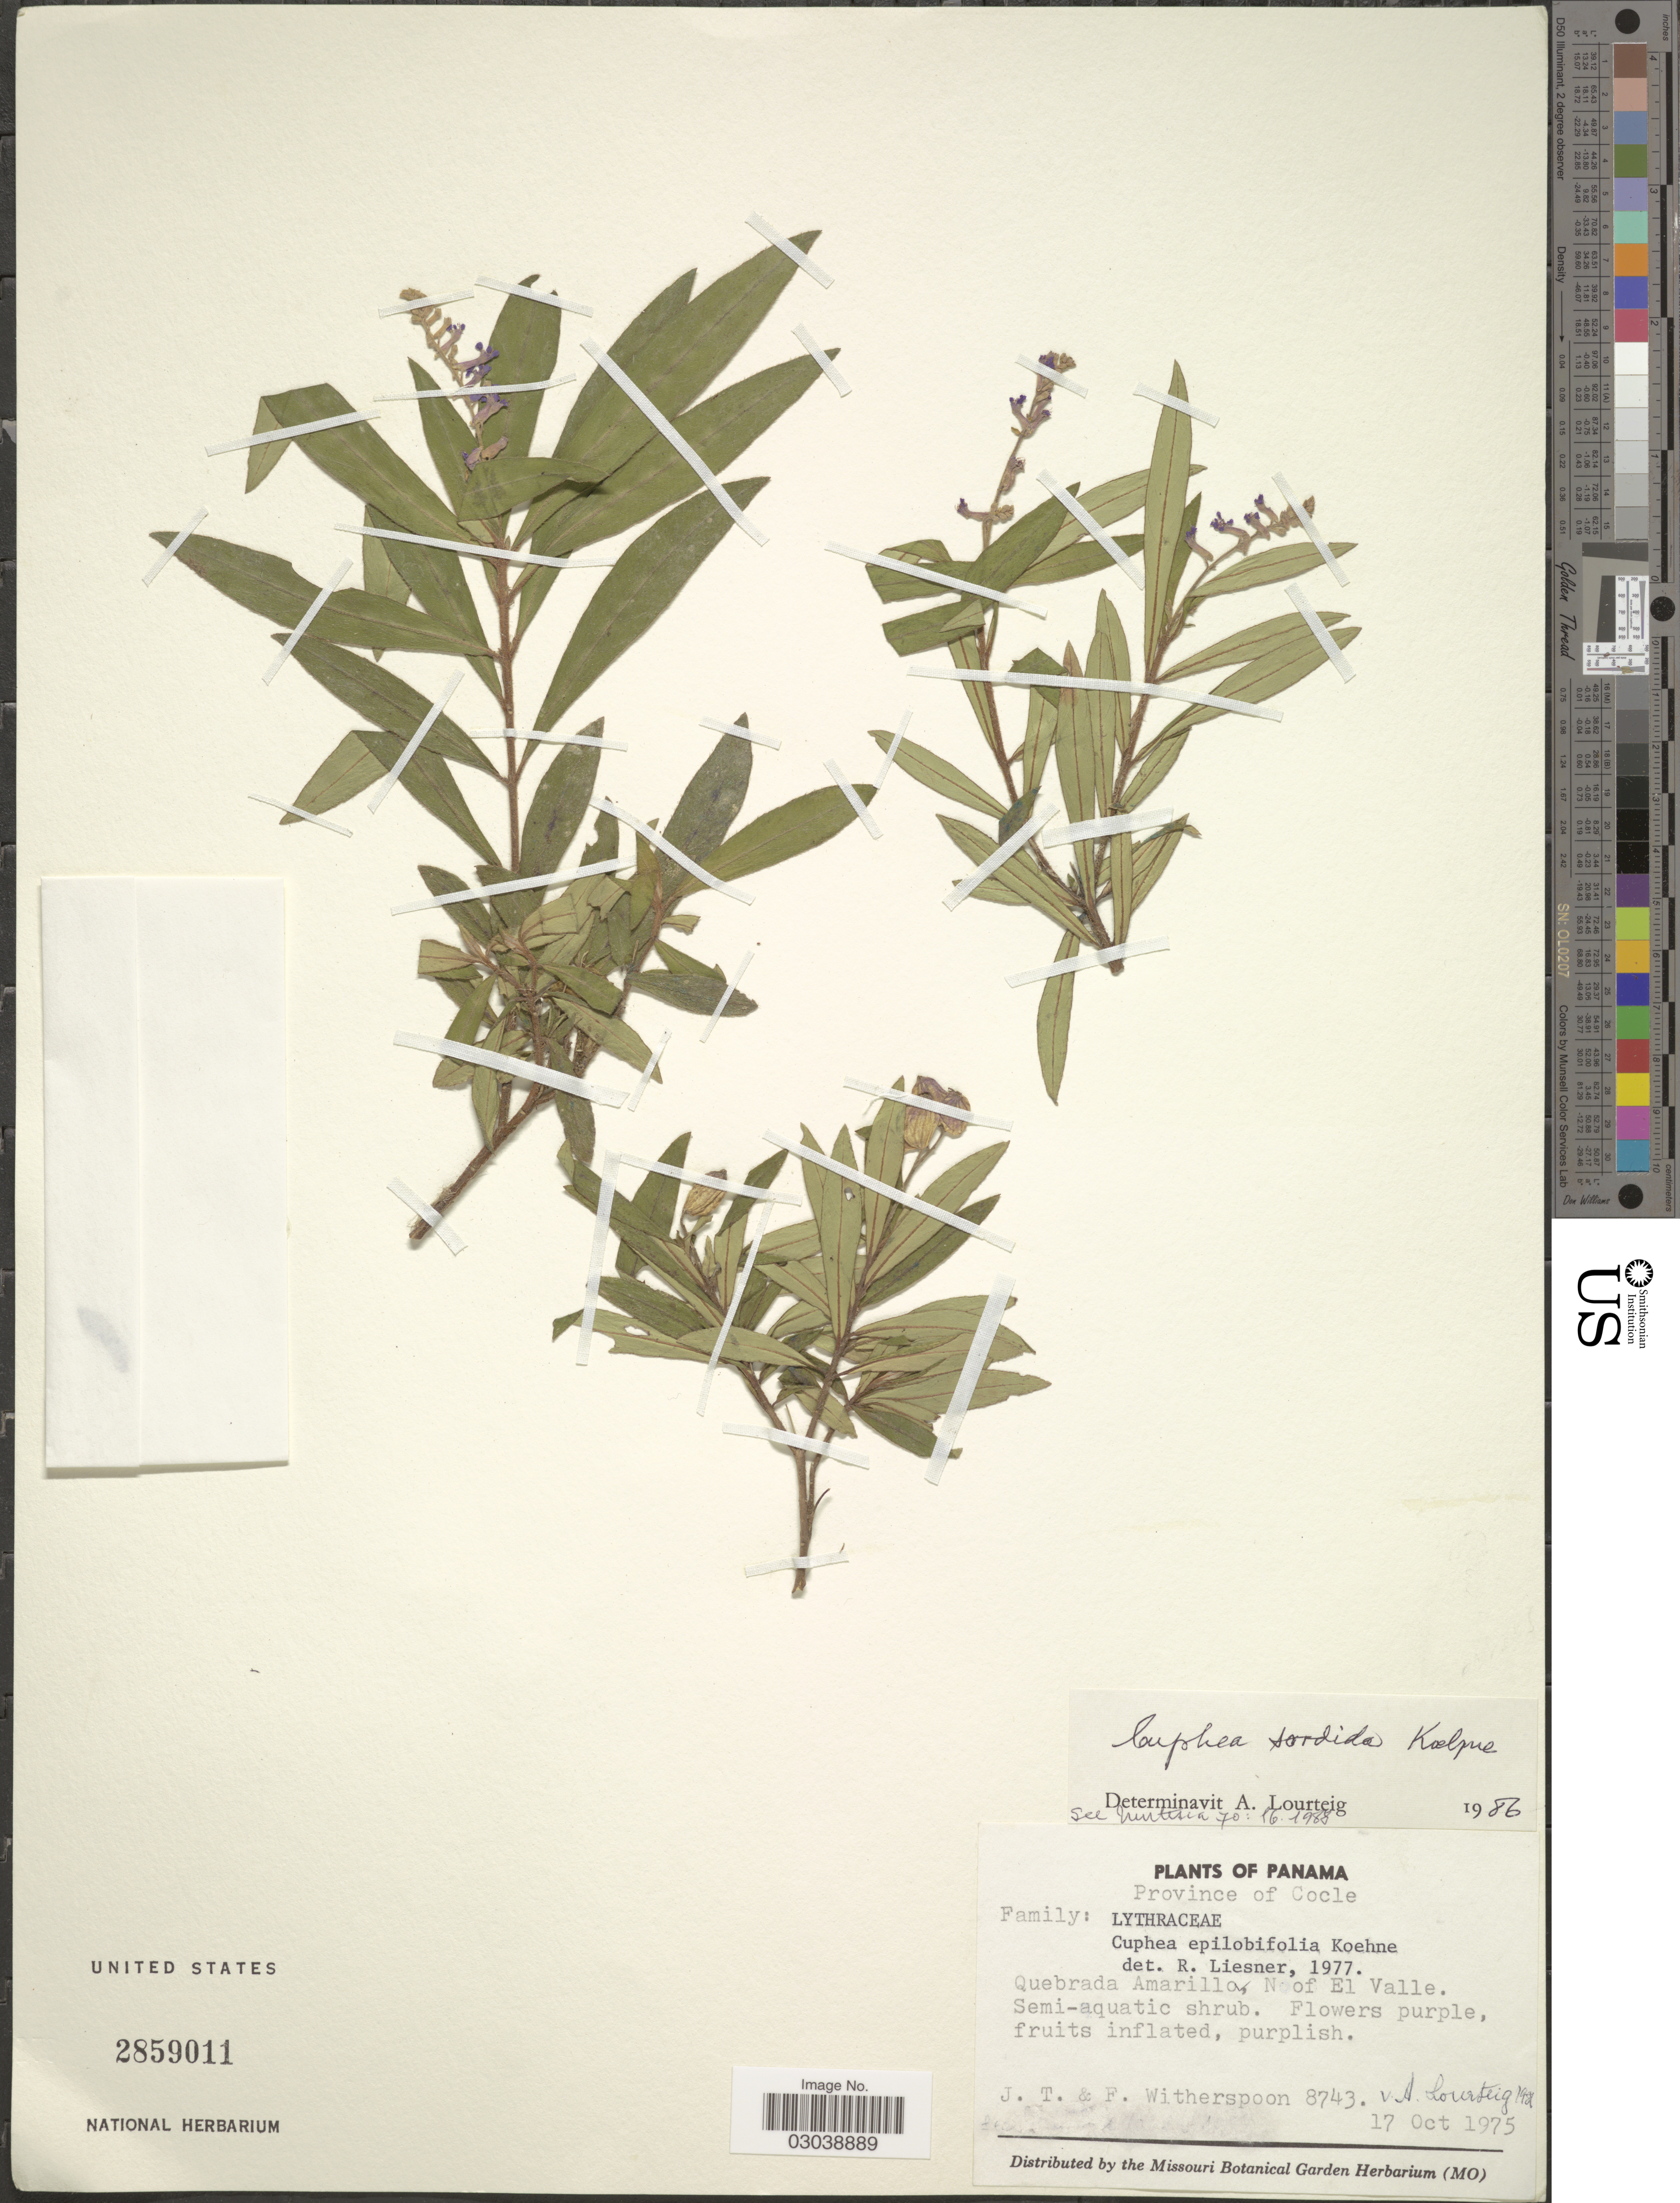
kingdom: Plantae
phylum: Tracheophyta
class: Magnoliopsida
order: Myrtales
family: Lythraceae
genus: Cuphea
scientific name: Cuphea sordida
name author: Koehne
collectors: J. Witherspoon & F. Witherspoon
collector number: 8743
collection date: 1975-10-17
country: Panama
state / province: Coclé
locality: Quebrada Amarillo, N of El Valle.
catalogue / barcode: US 2859011